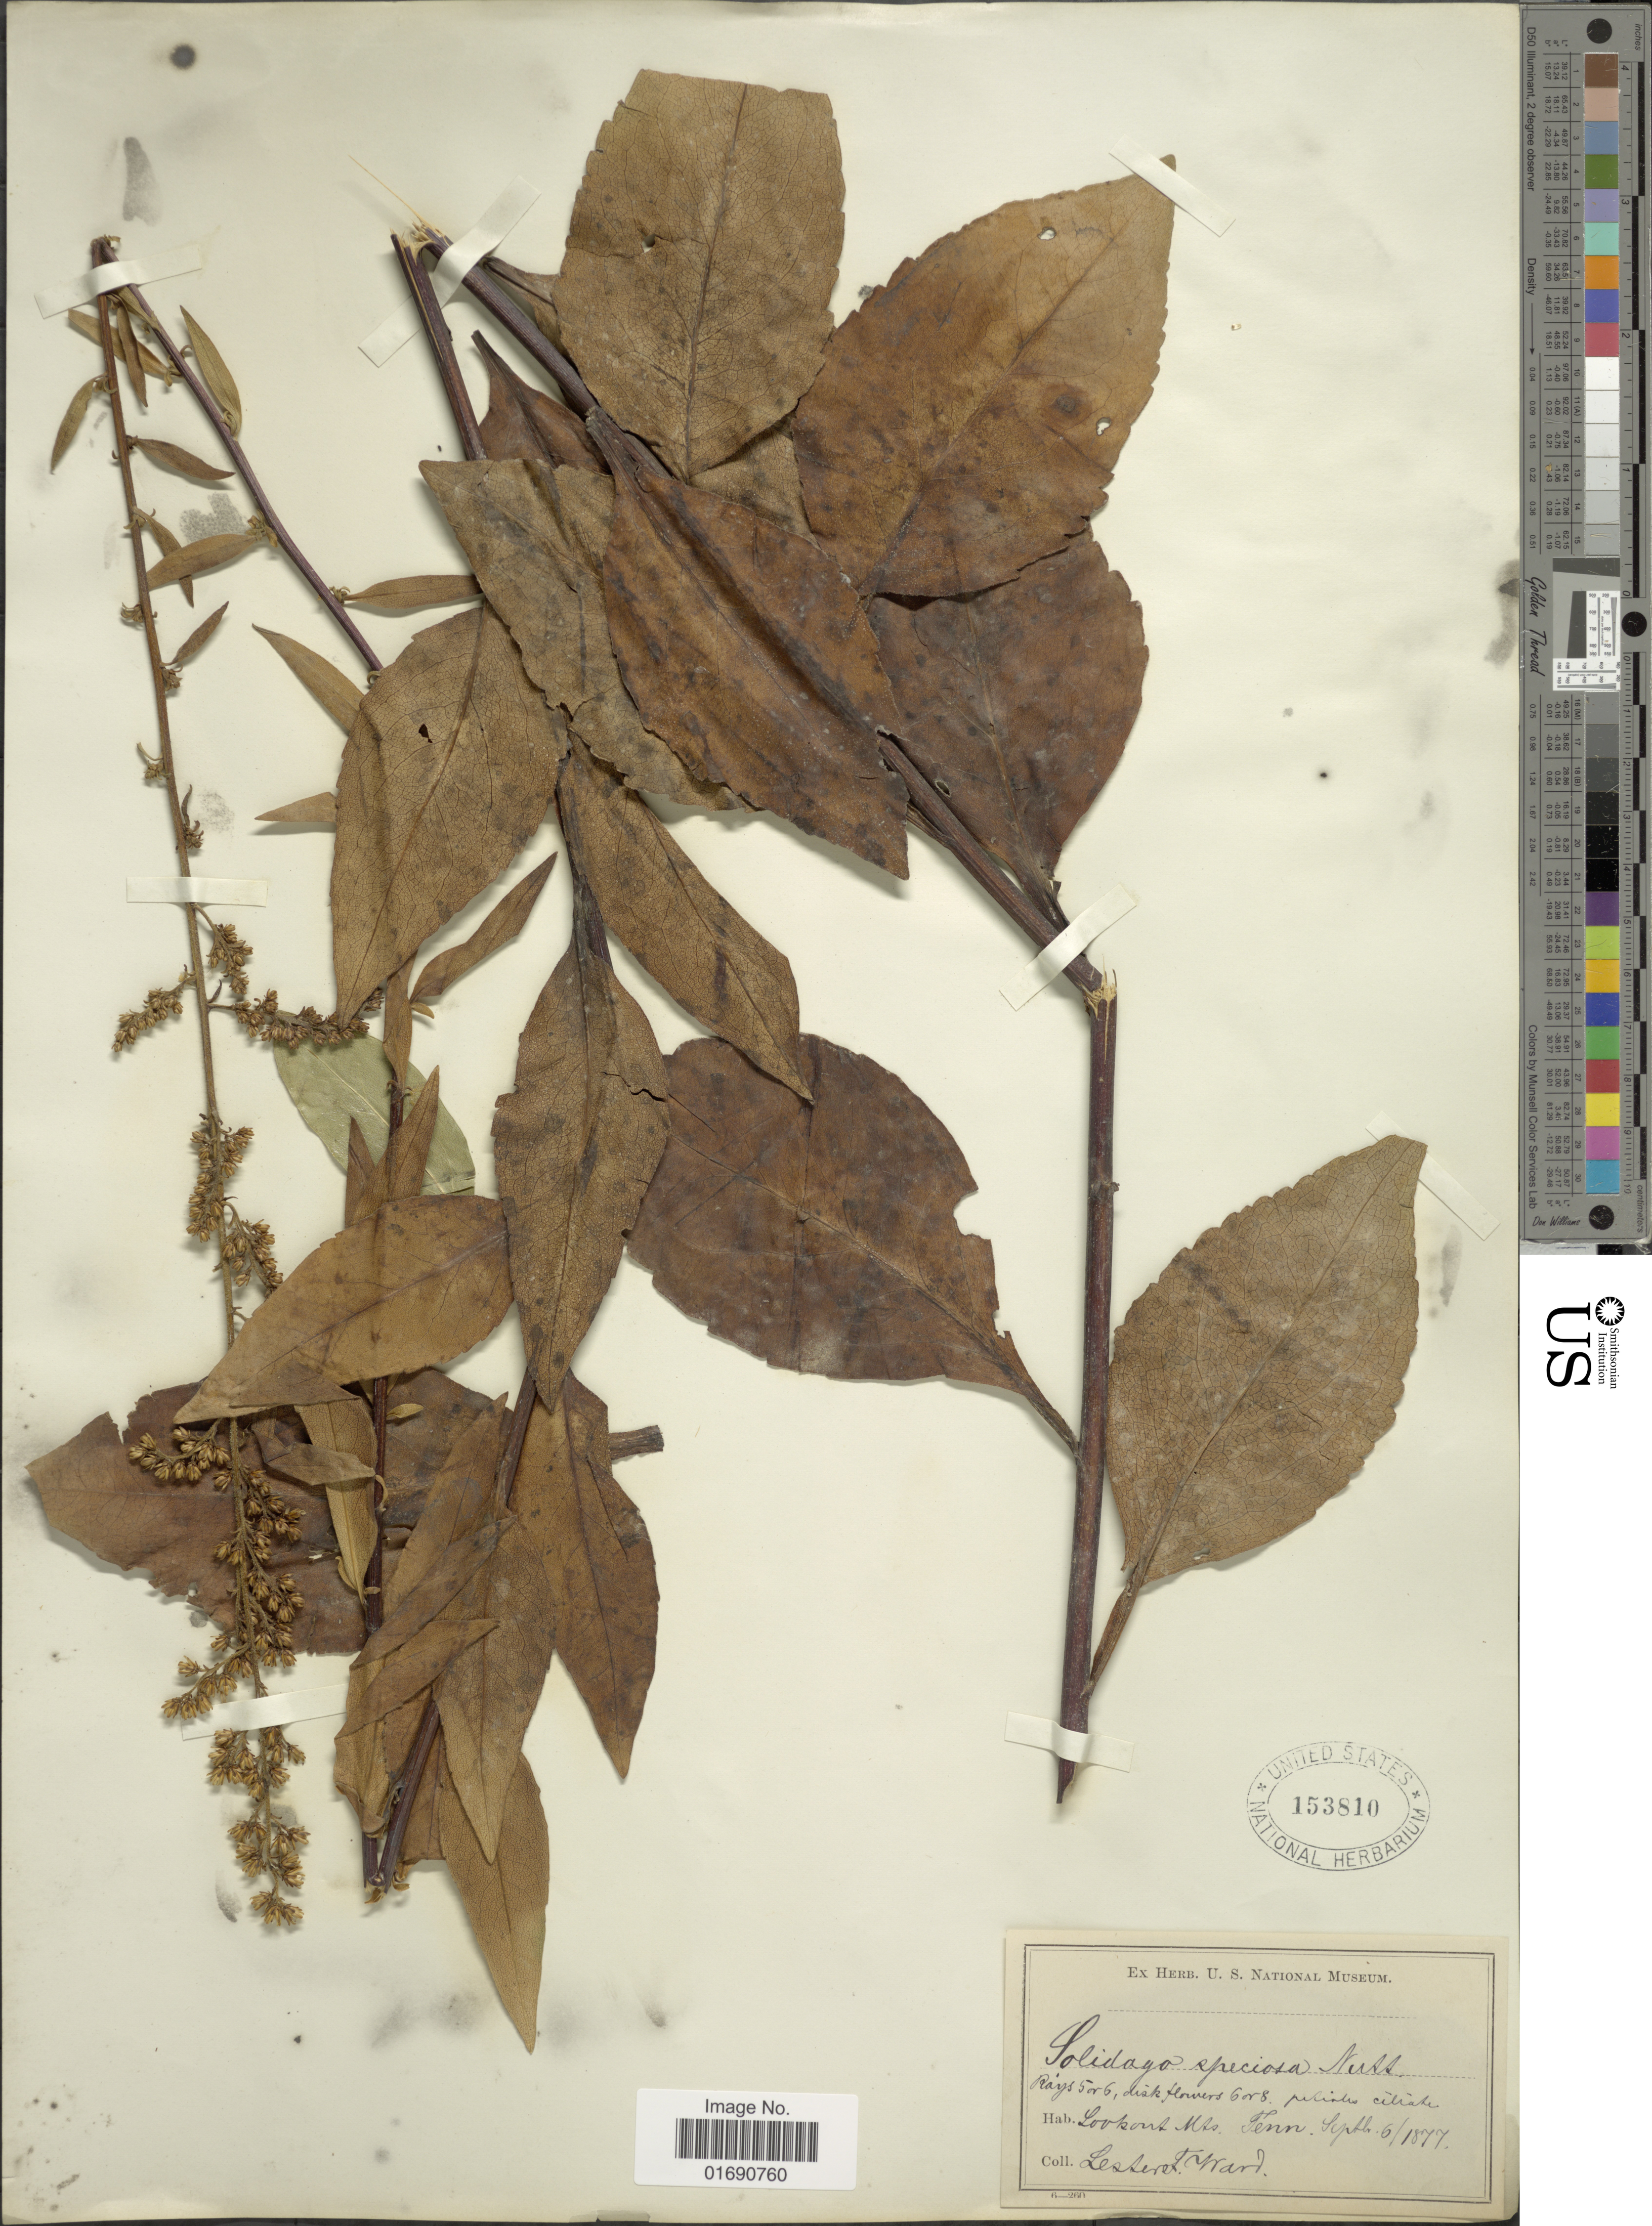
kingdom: Plantae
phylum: Tracheophyta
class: Magnoliopsida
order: Asterales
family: Asteraceae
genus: Solidago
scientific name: Solidago speciosa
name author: Nutt.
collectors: L. F. Ward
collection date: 1877-09-06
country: United States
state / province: Tennessee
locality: Lookout Mts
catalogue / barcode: US 153810